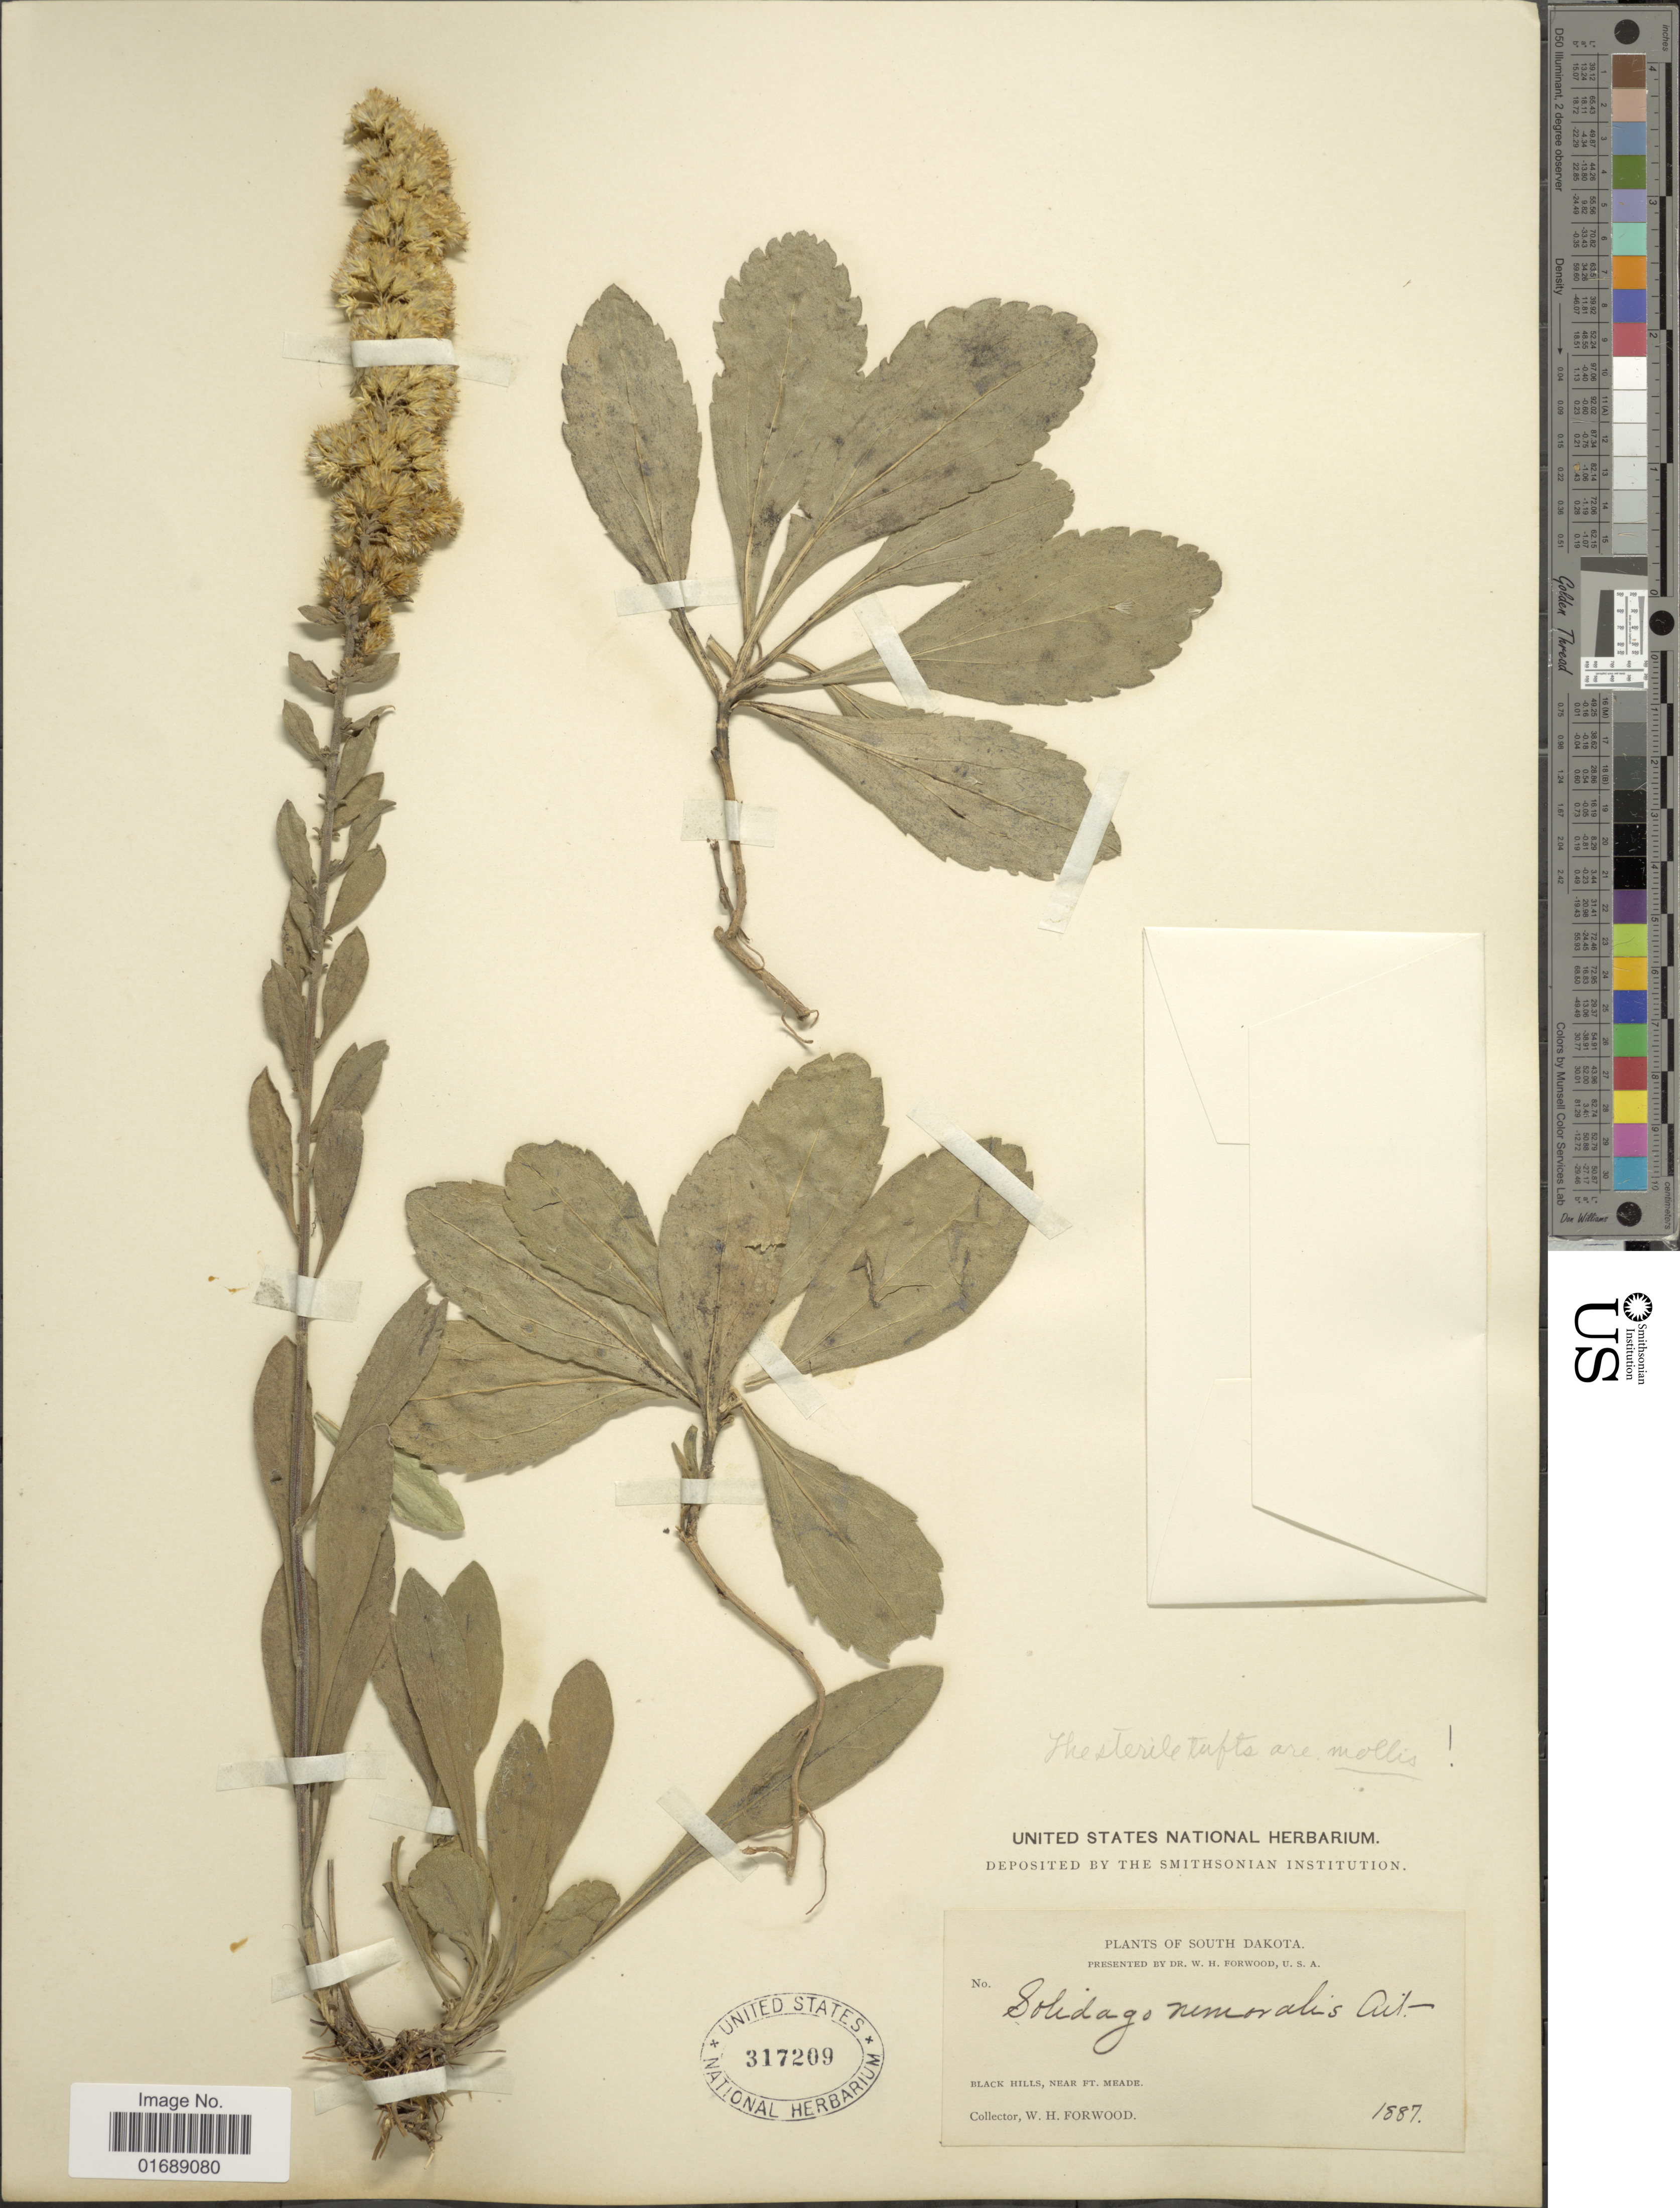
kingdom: Plantae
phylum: Tracheophyta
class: Magnoliopsida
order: Asterales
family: Asteraceae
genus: Solidago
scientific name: Solidago nemoralis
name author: Aiton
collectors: W. Forwood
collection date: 1887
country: United States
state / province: South Dakota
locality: Black Hills, near Ft. Meade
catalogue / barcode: US 317209